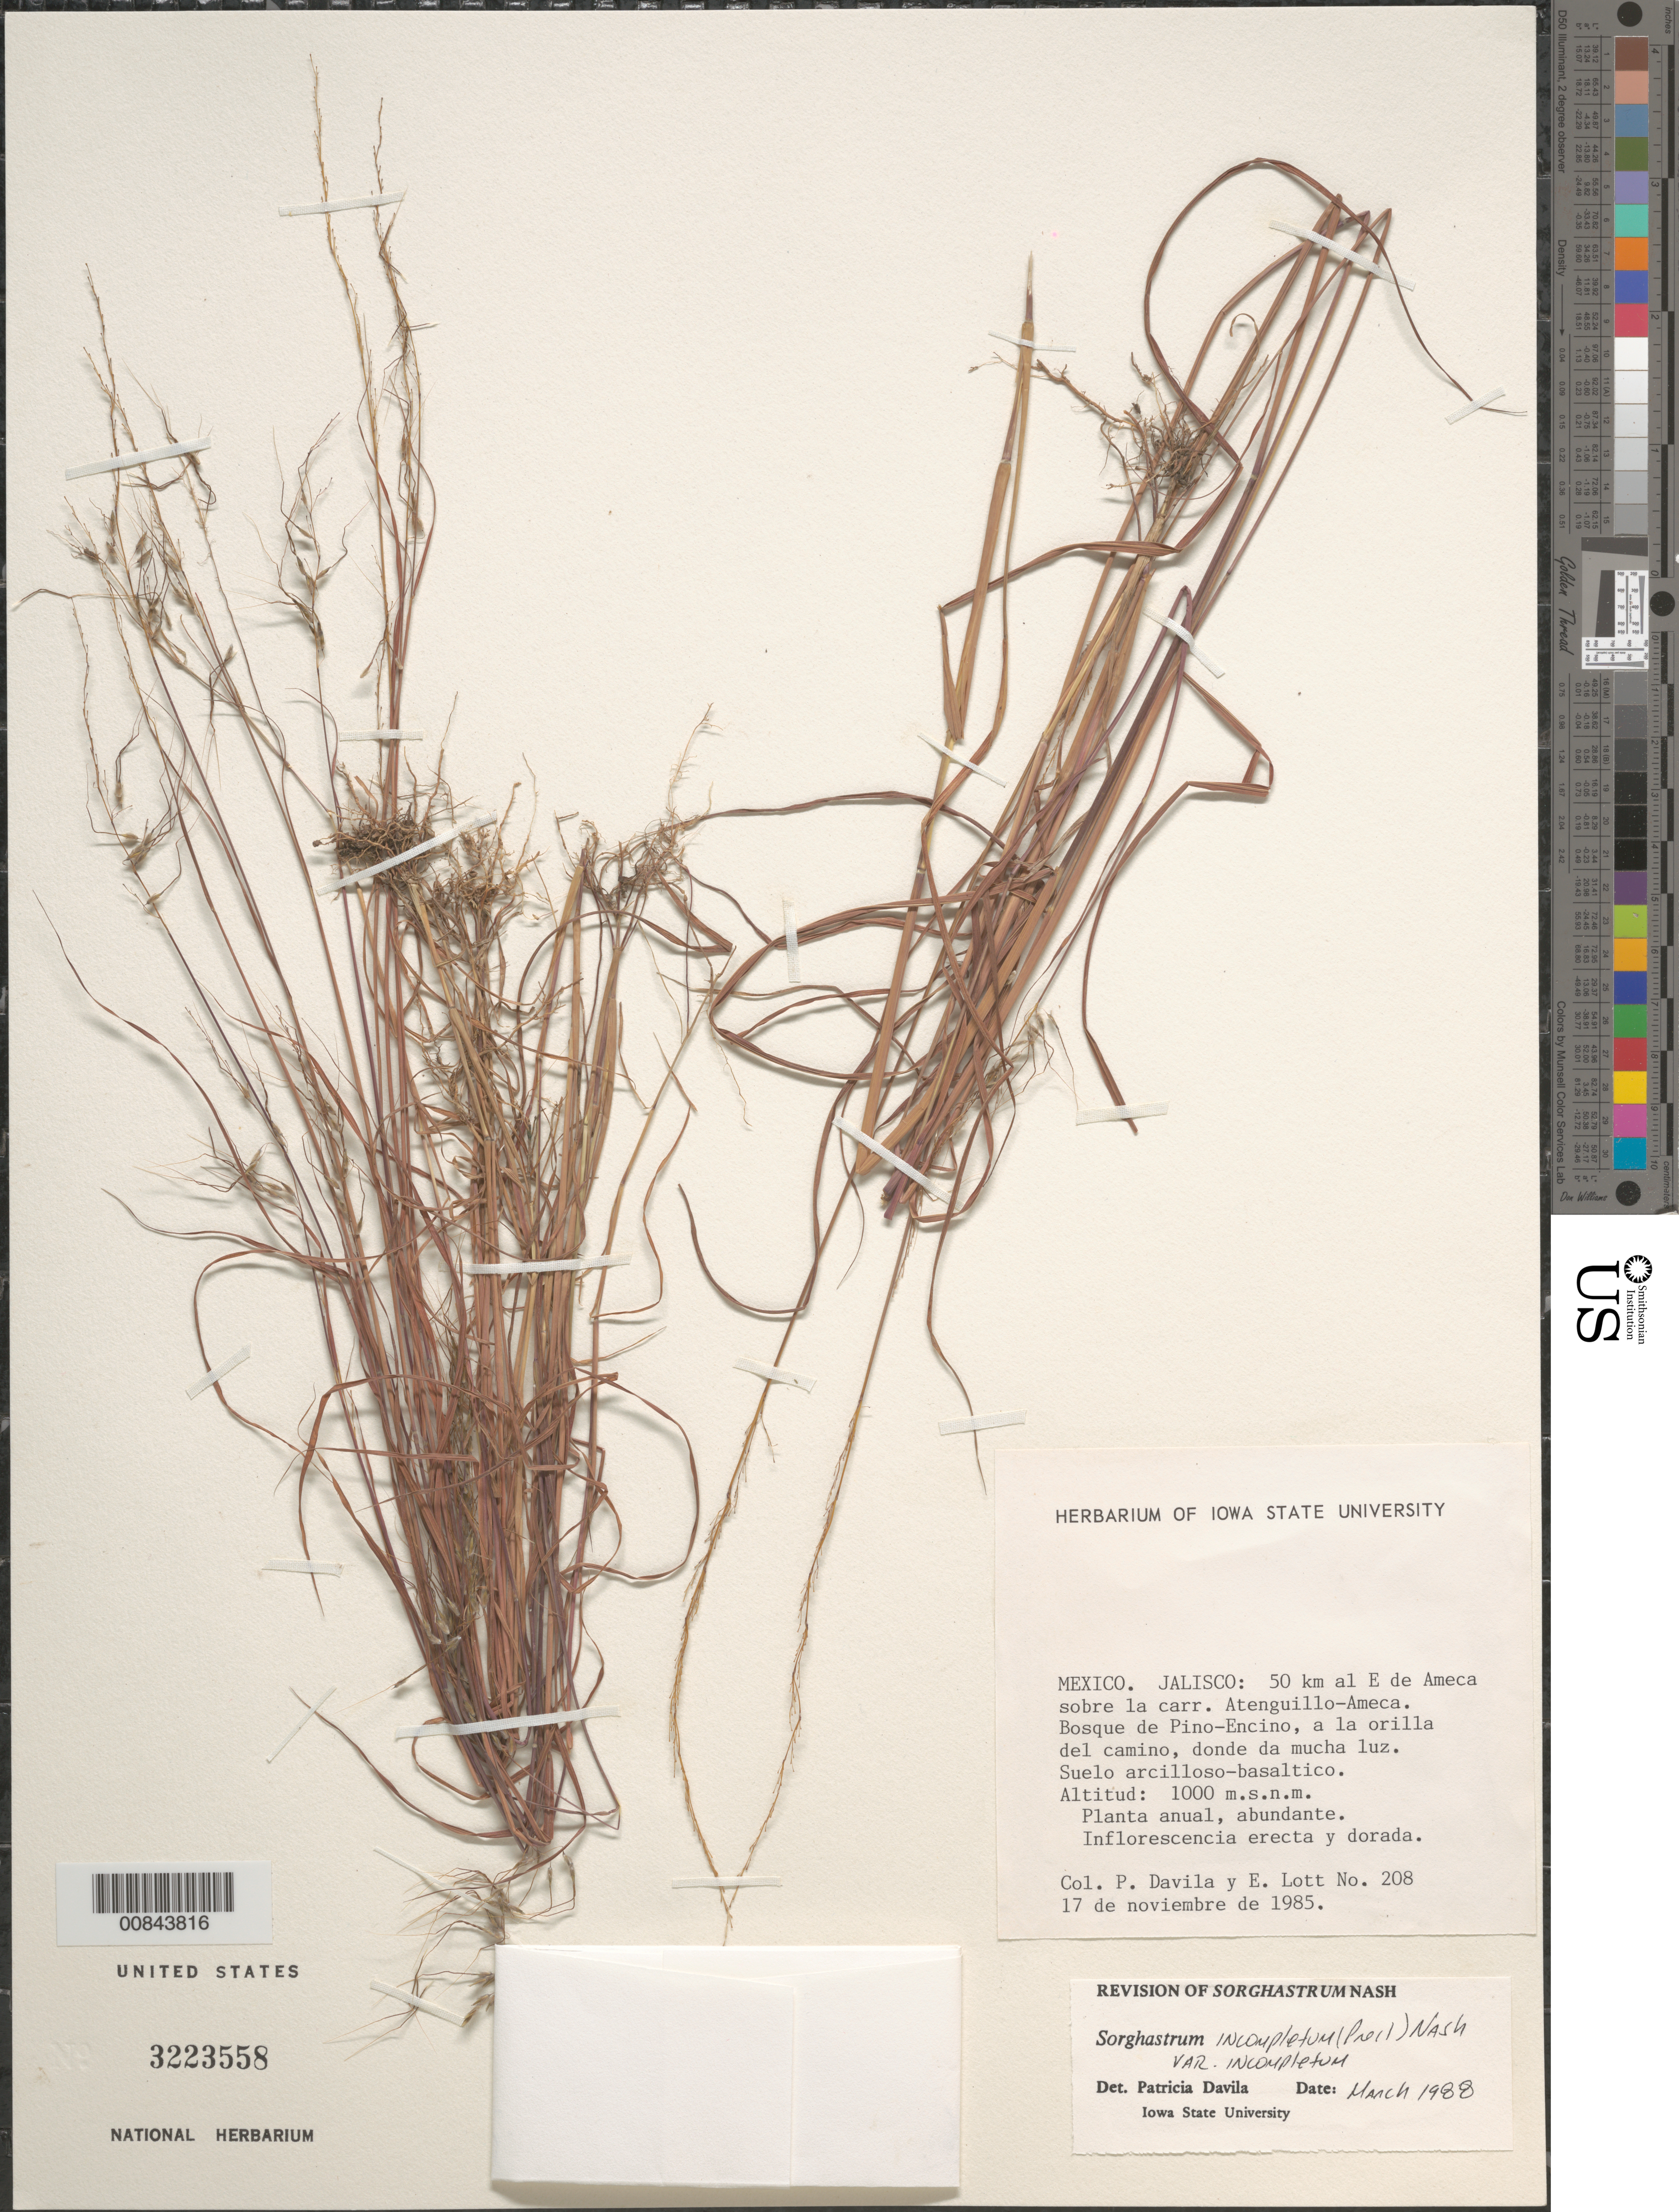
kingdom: Plantae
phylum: Tracheophyta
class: Liliopsida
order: Poales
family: Poaceae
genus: Sorghastrum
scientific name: Sorghastrum incompletum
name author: (J. Presl) Nash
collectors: P. Dávila & E. J. Lott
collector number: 208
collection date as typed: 17 Nov 1985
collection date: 1985-11-17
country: Mexico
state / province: Jalisco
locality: E of Ameca sobre la carr. Atenguillo - Ameca.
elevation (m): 1000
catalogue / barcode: US 3223558